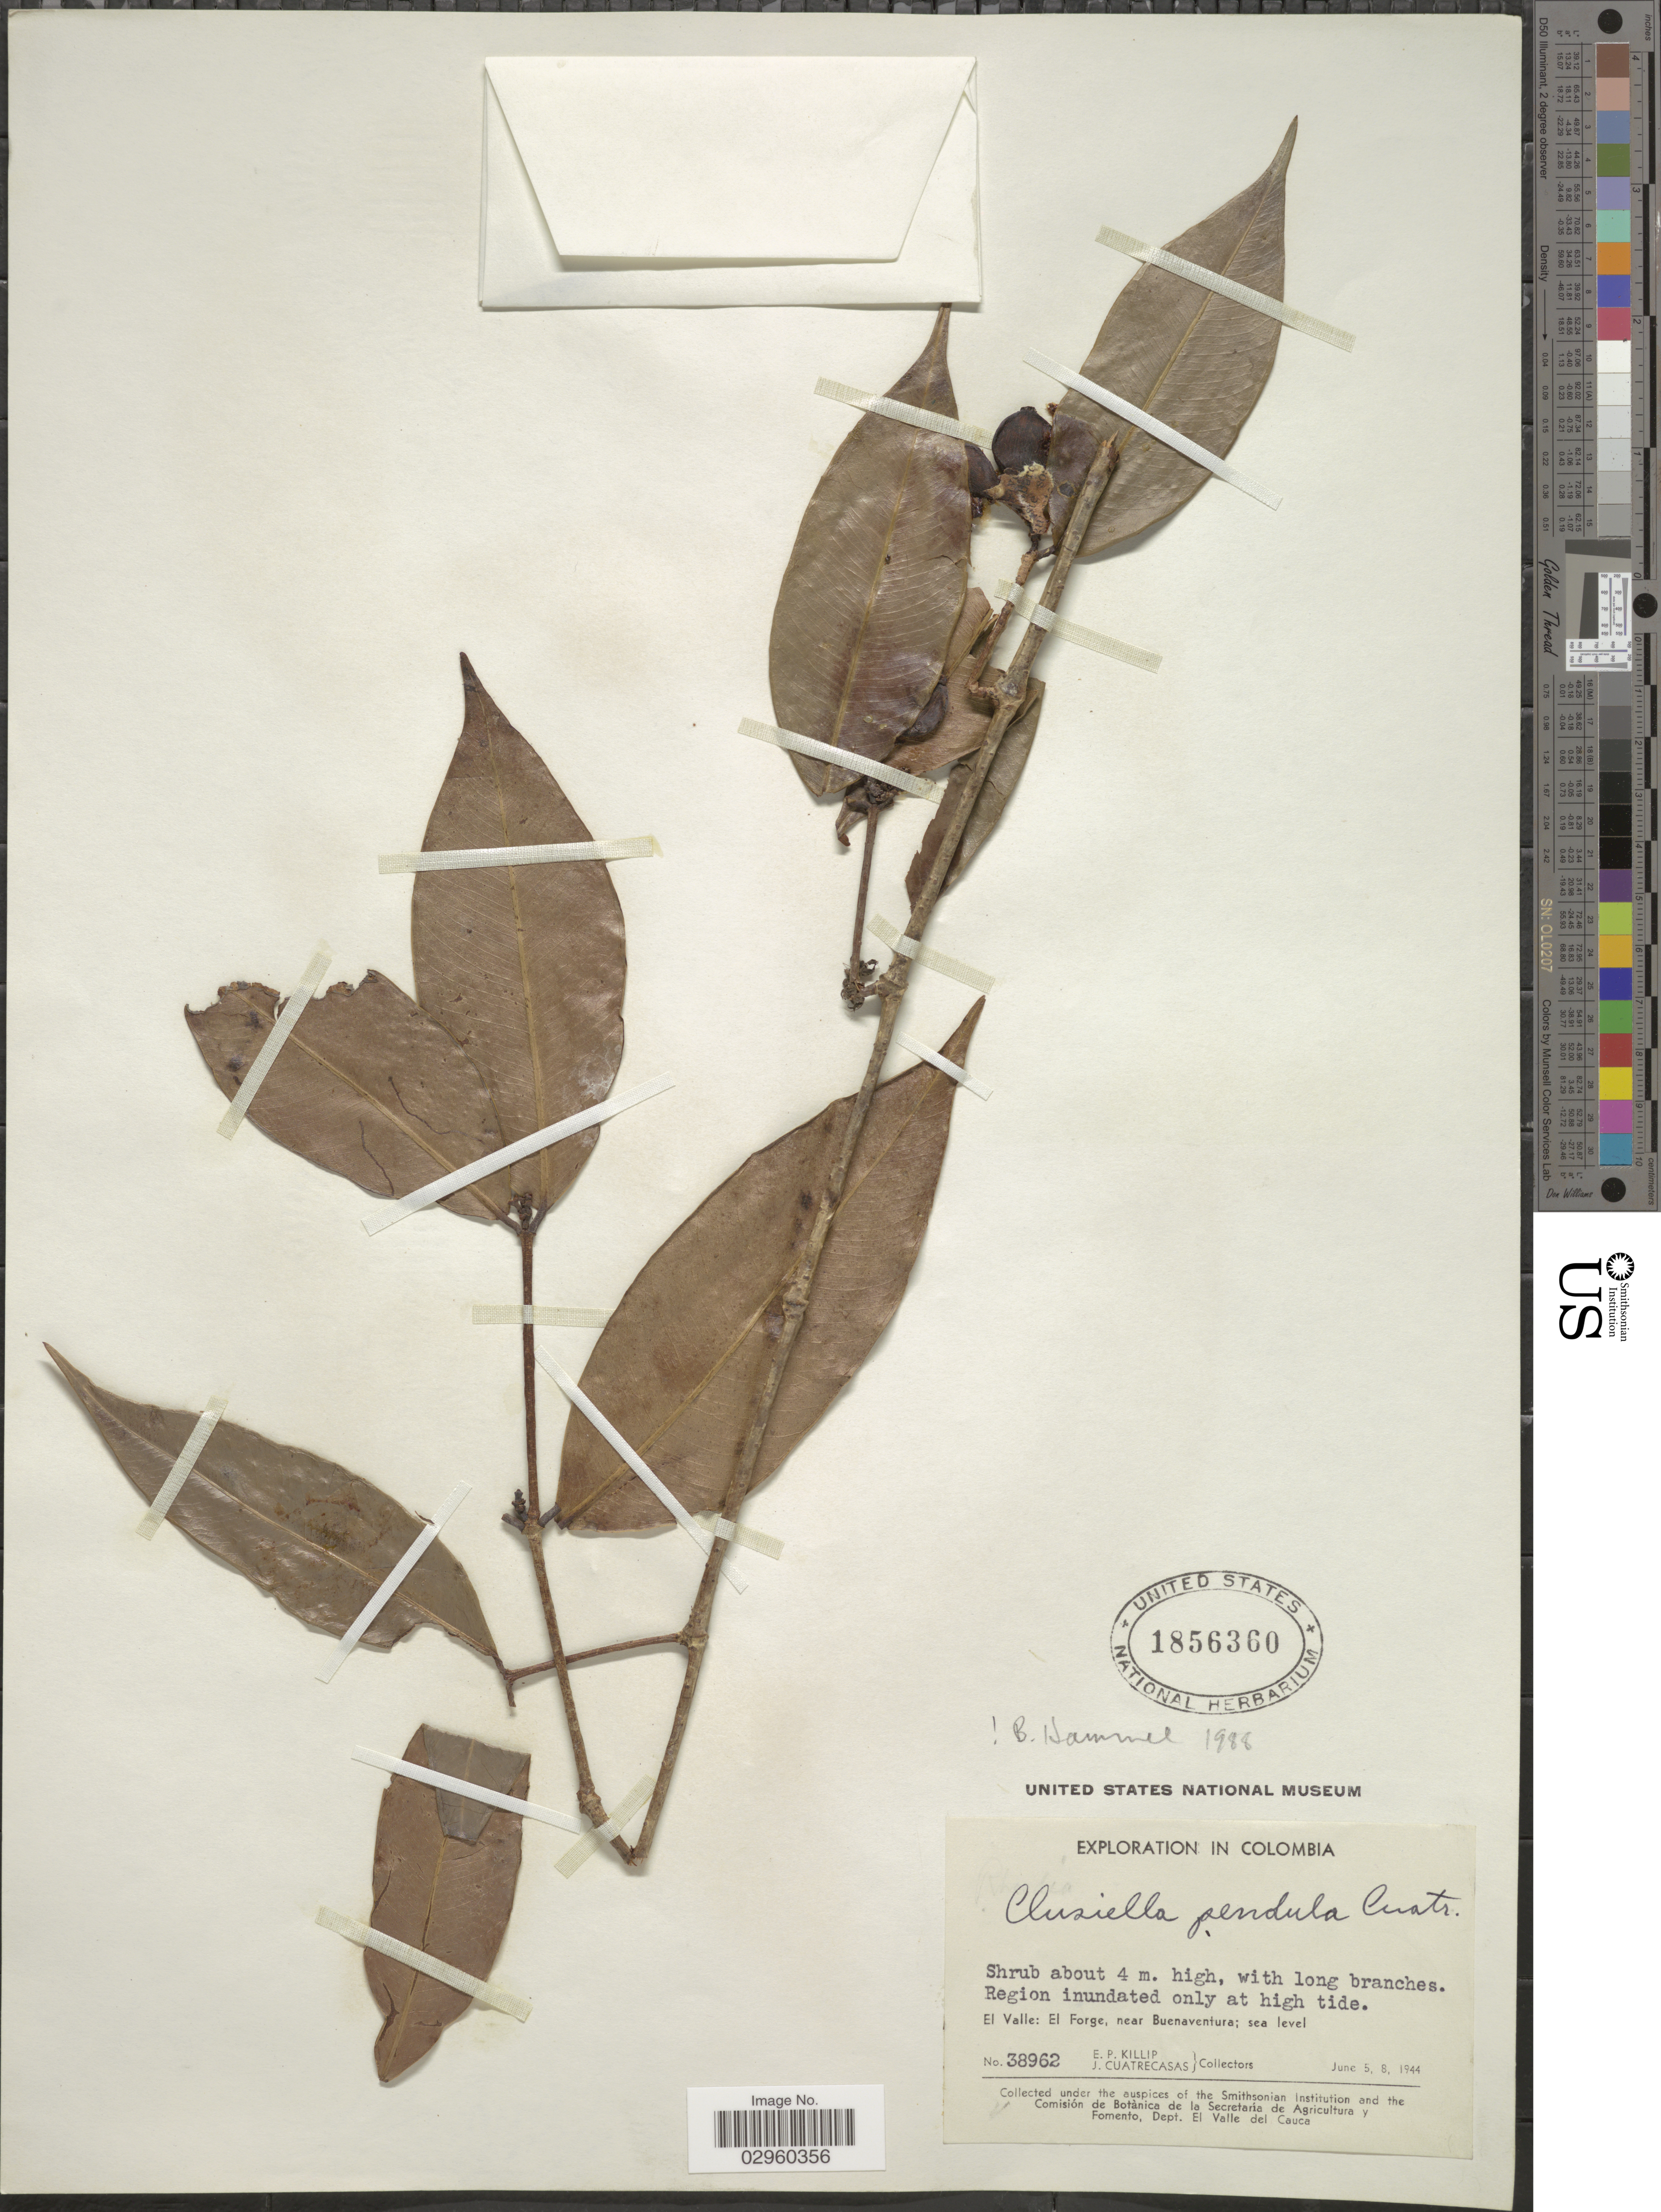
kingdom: Plantae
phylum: Tracheophyta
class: Magnoliopsida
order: Malpighiales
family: Calophyllaceae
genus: Clusiella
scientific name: Clusiella pendula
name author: Cuatrec.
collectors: E. P. Killip & J. Cuatrecasas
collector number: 38962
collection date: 1944-06-05/1944-06-08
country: Colombia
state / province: Valle del Cauca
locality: El Valle: El Forge, near Buenaventura.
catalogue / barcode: US 1856360